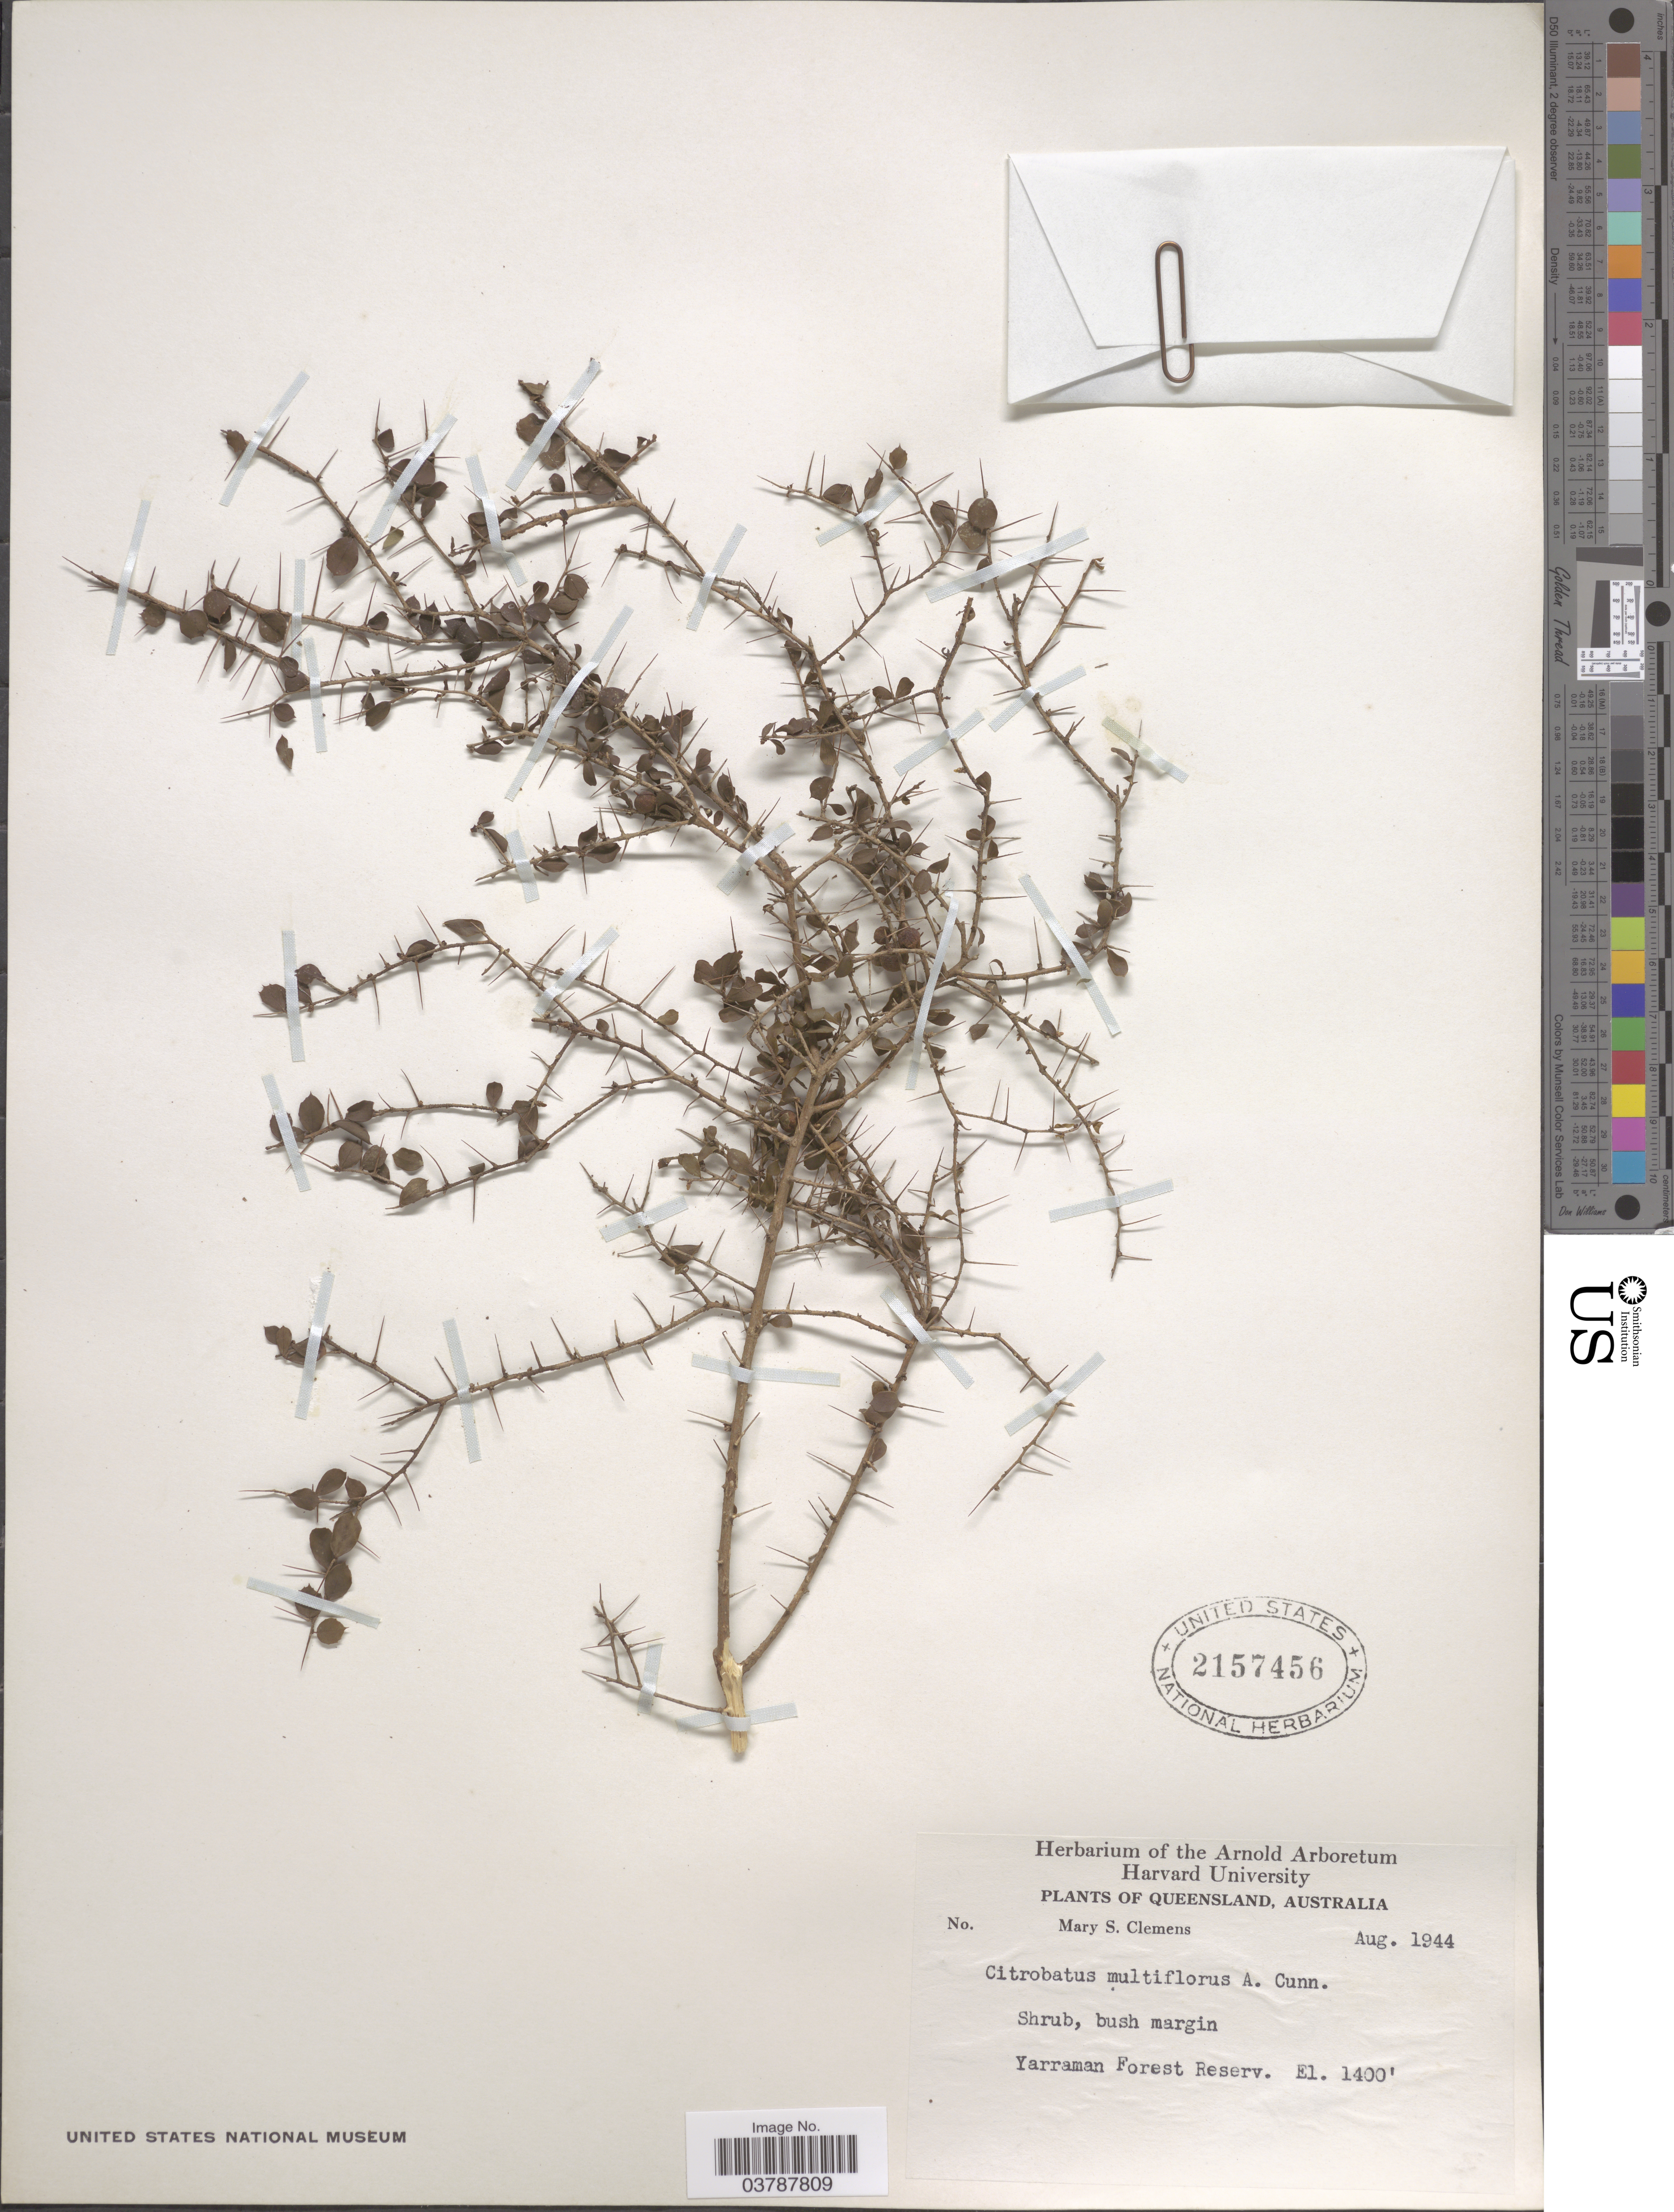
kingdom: Plantae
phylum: Tracheophyta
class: Magnoliopsida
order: Apiales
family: Pittosporaceae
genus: Pittosporum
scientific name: Pittosporum multiflorum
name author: (A. Cunn. ex Benth.) L.W. Cayzer et al.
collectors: M. S. Clemens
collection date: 1944-08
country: Australia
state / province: Queensland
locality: Yarraman Forest Reserv.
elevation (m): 427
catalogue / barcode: US 2157456